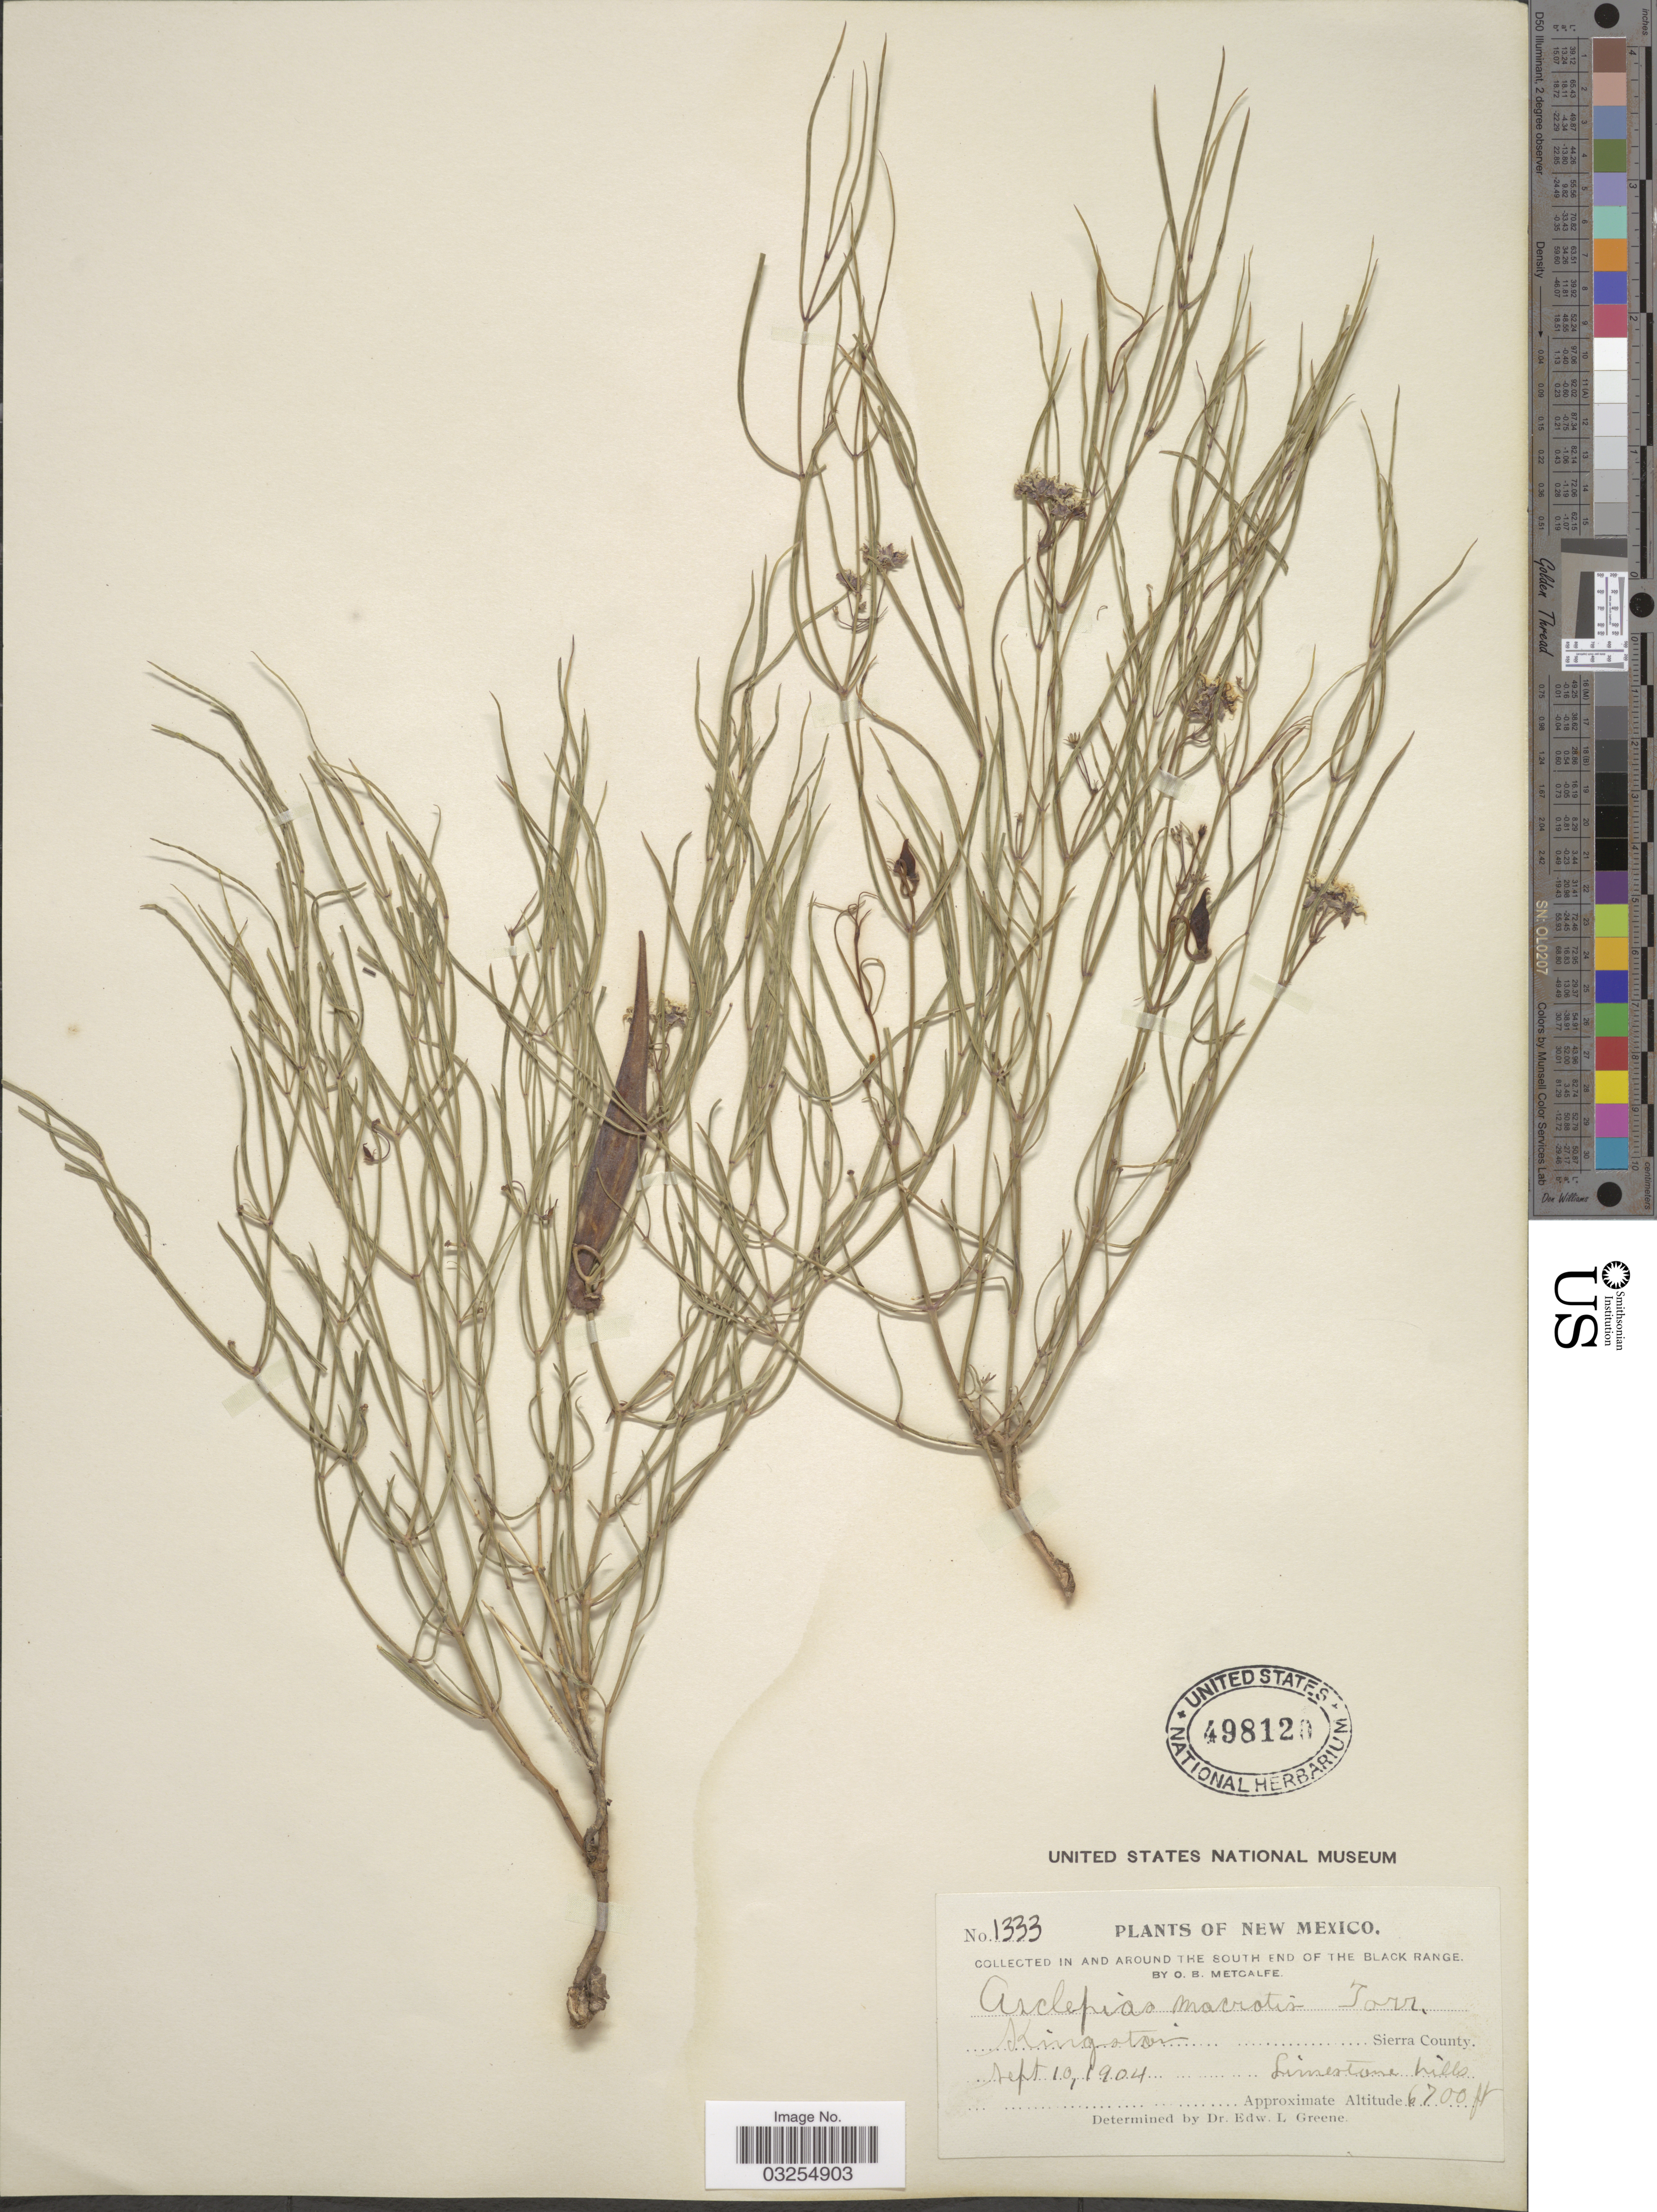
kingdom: Plantae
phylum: Tracheophyta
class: Magnoliopsida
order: Gentianales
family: Apocynaceae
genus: Asclepias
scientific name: Asclepias macrotis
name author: Torr.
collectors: O. B. Metcalfe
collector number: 1333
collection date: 1904-09-10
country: United States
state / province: New Mexico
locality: In and around the south end of the Black Range. Kingston. Sierra County. Limestone hills.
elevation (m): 2042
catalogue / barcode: US 498120